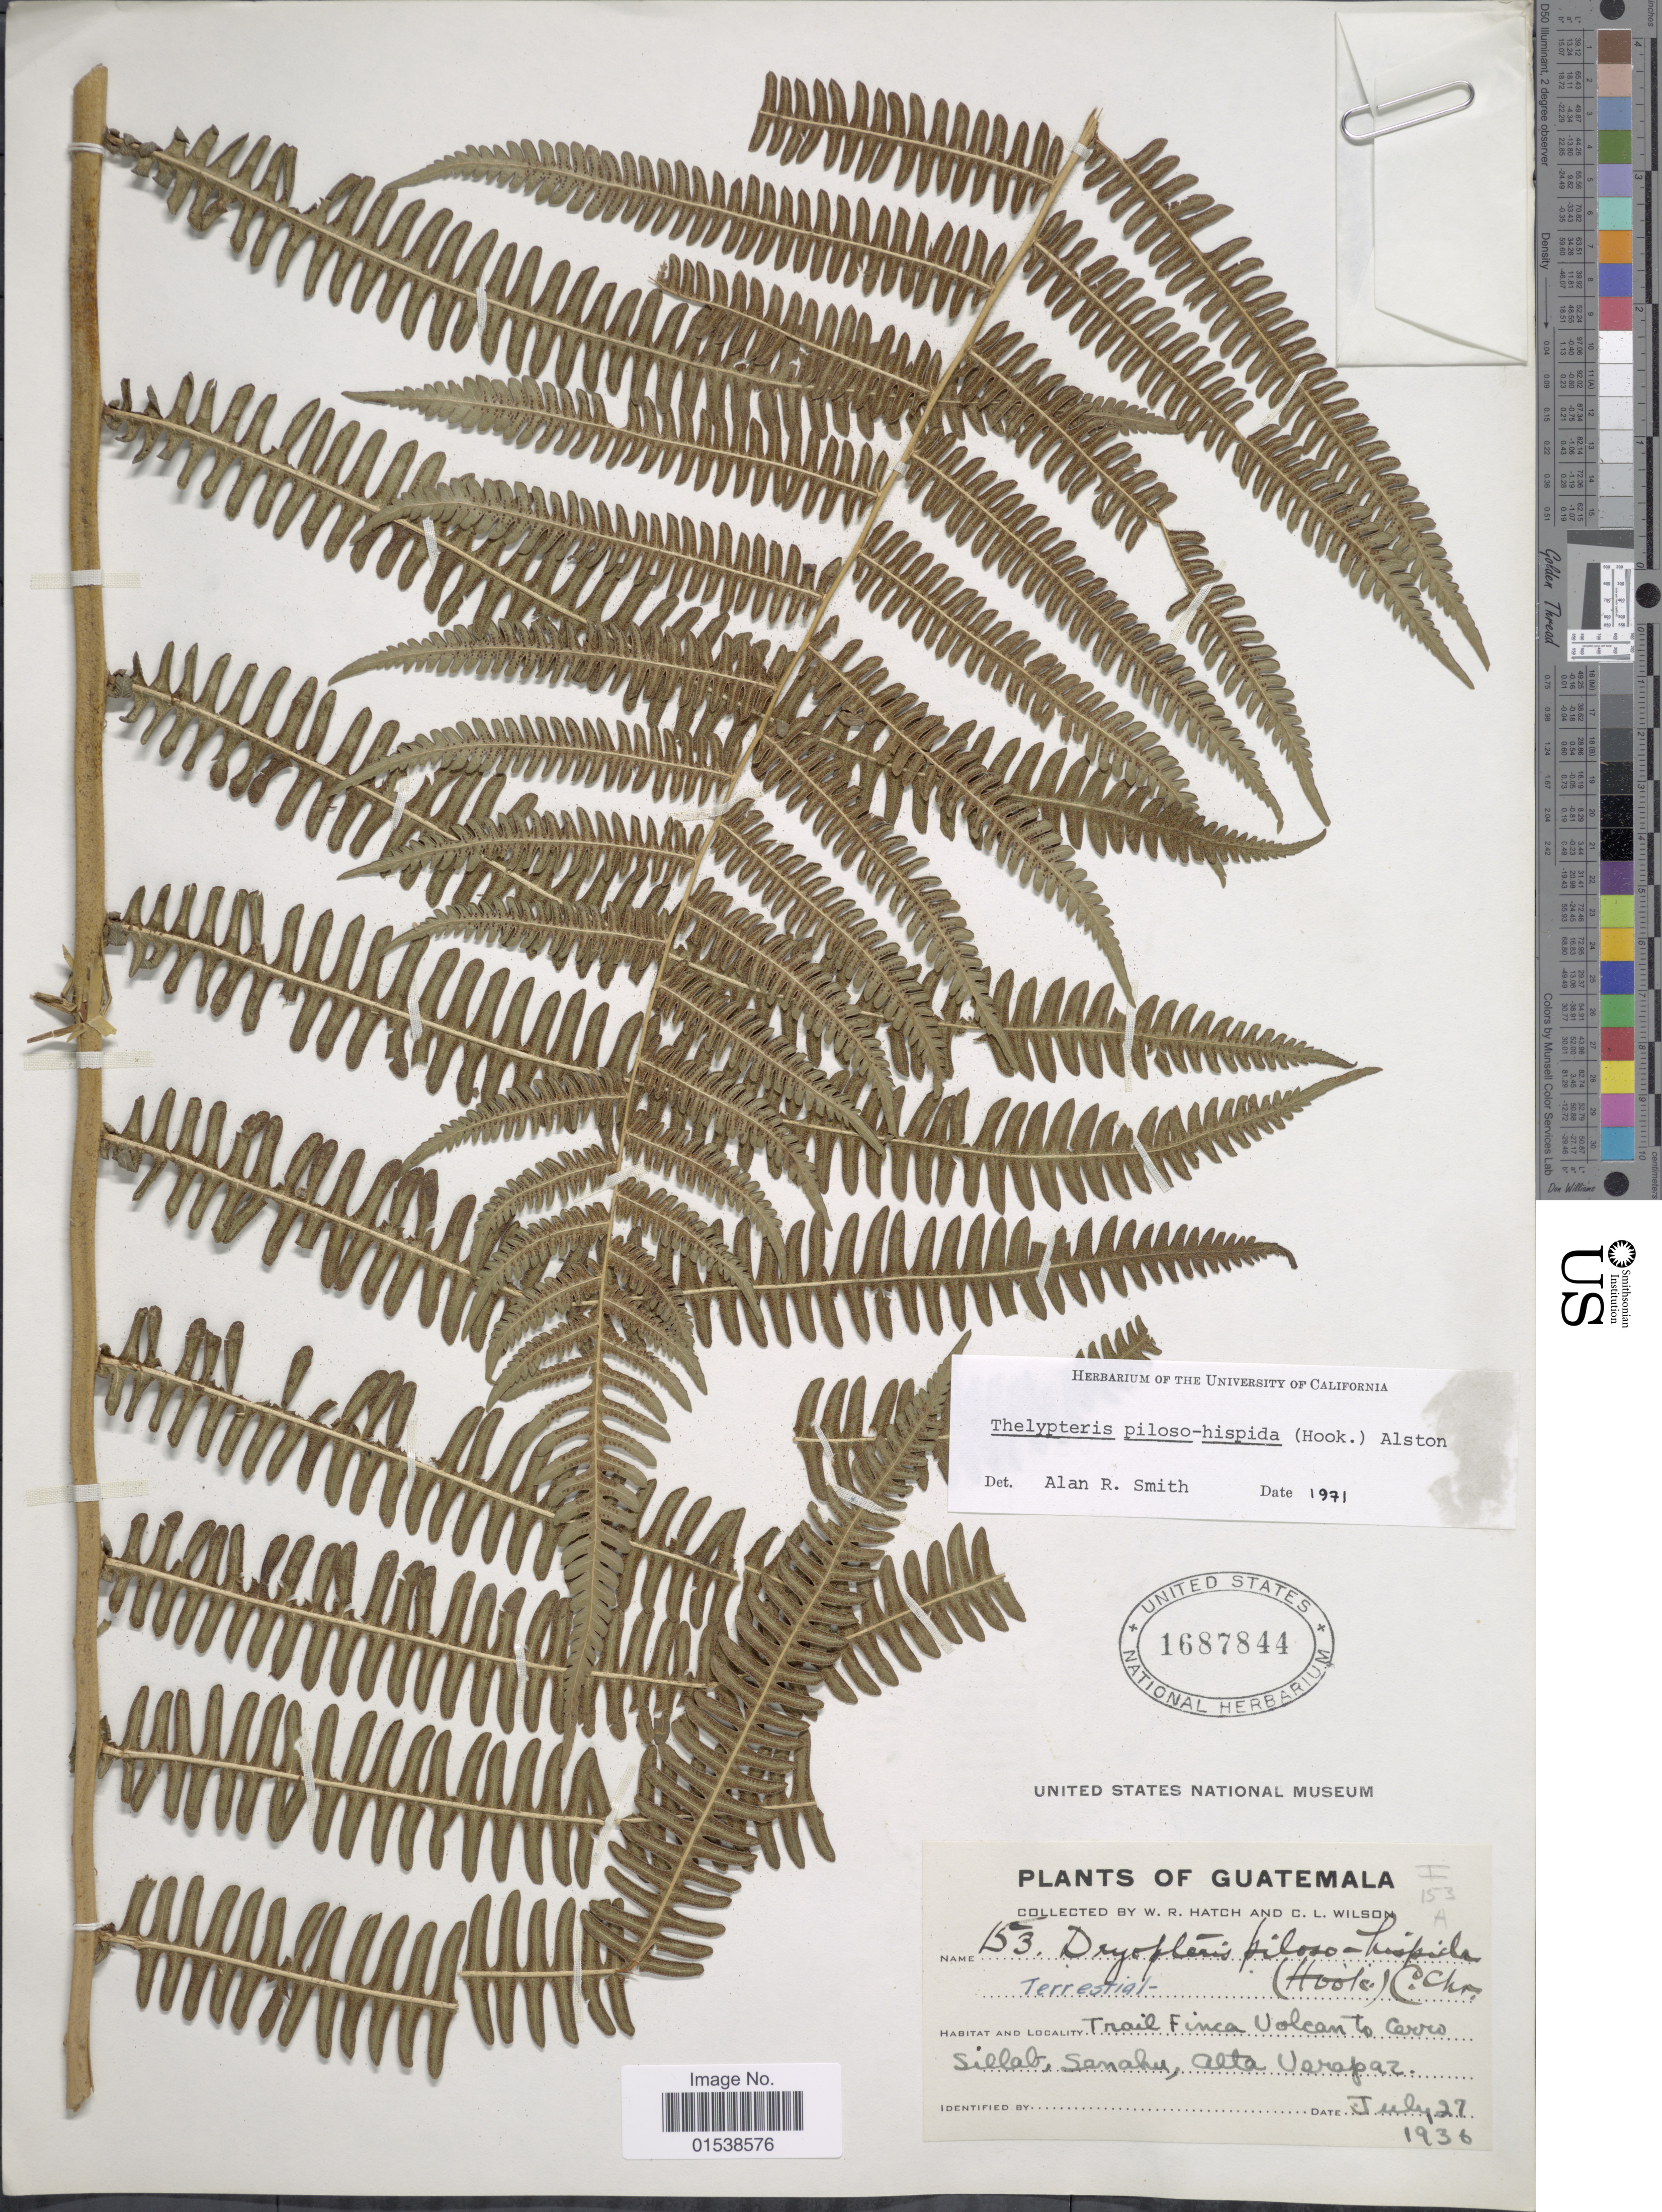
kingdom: Plantae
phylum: Tracheophyta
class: Polypodiopsida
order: Polypodiales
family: Thelypteridaceae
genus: Amauropelta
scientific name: Amauropelta pilosohispida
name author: (Hook.) A.R. Sm.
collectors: W. Hatch & C. L. Wilson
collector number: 153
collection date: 1936-07-27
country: Guatemala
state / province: Alta Verapaz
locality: Trail Finca Volcan to Cerro Sillab, Senahu, Alta Verapaz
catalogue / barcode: US 1687844